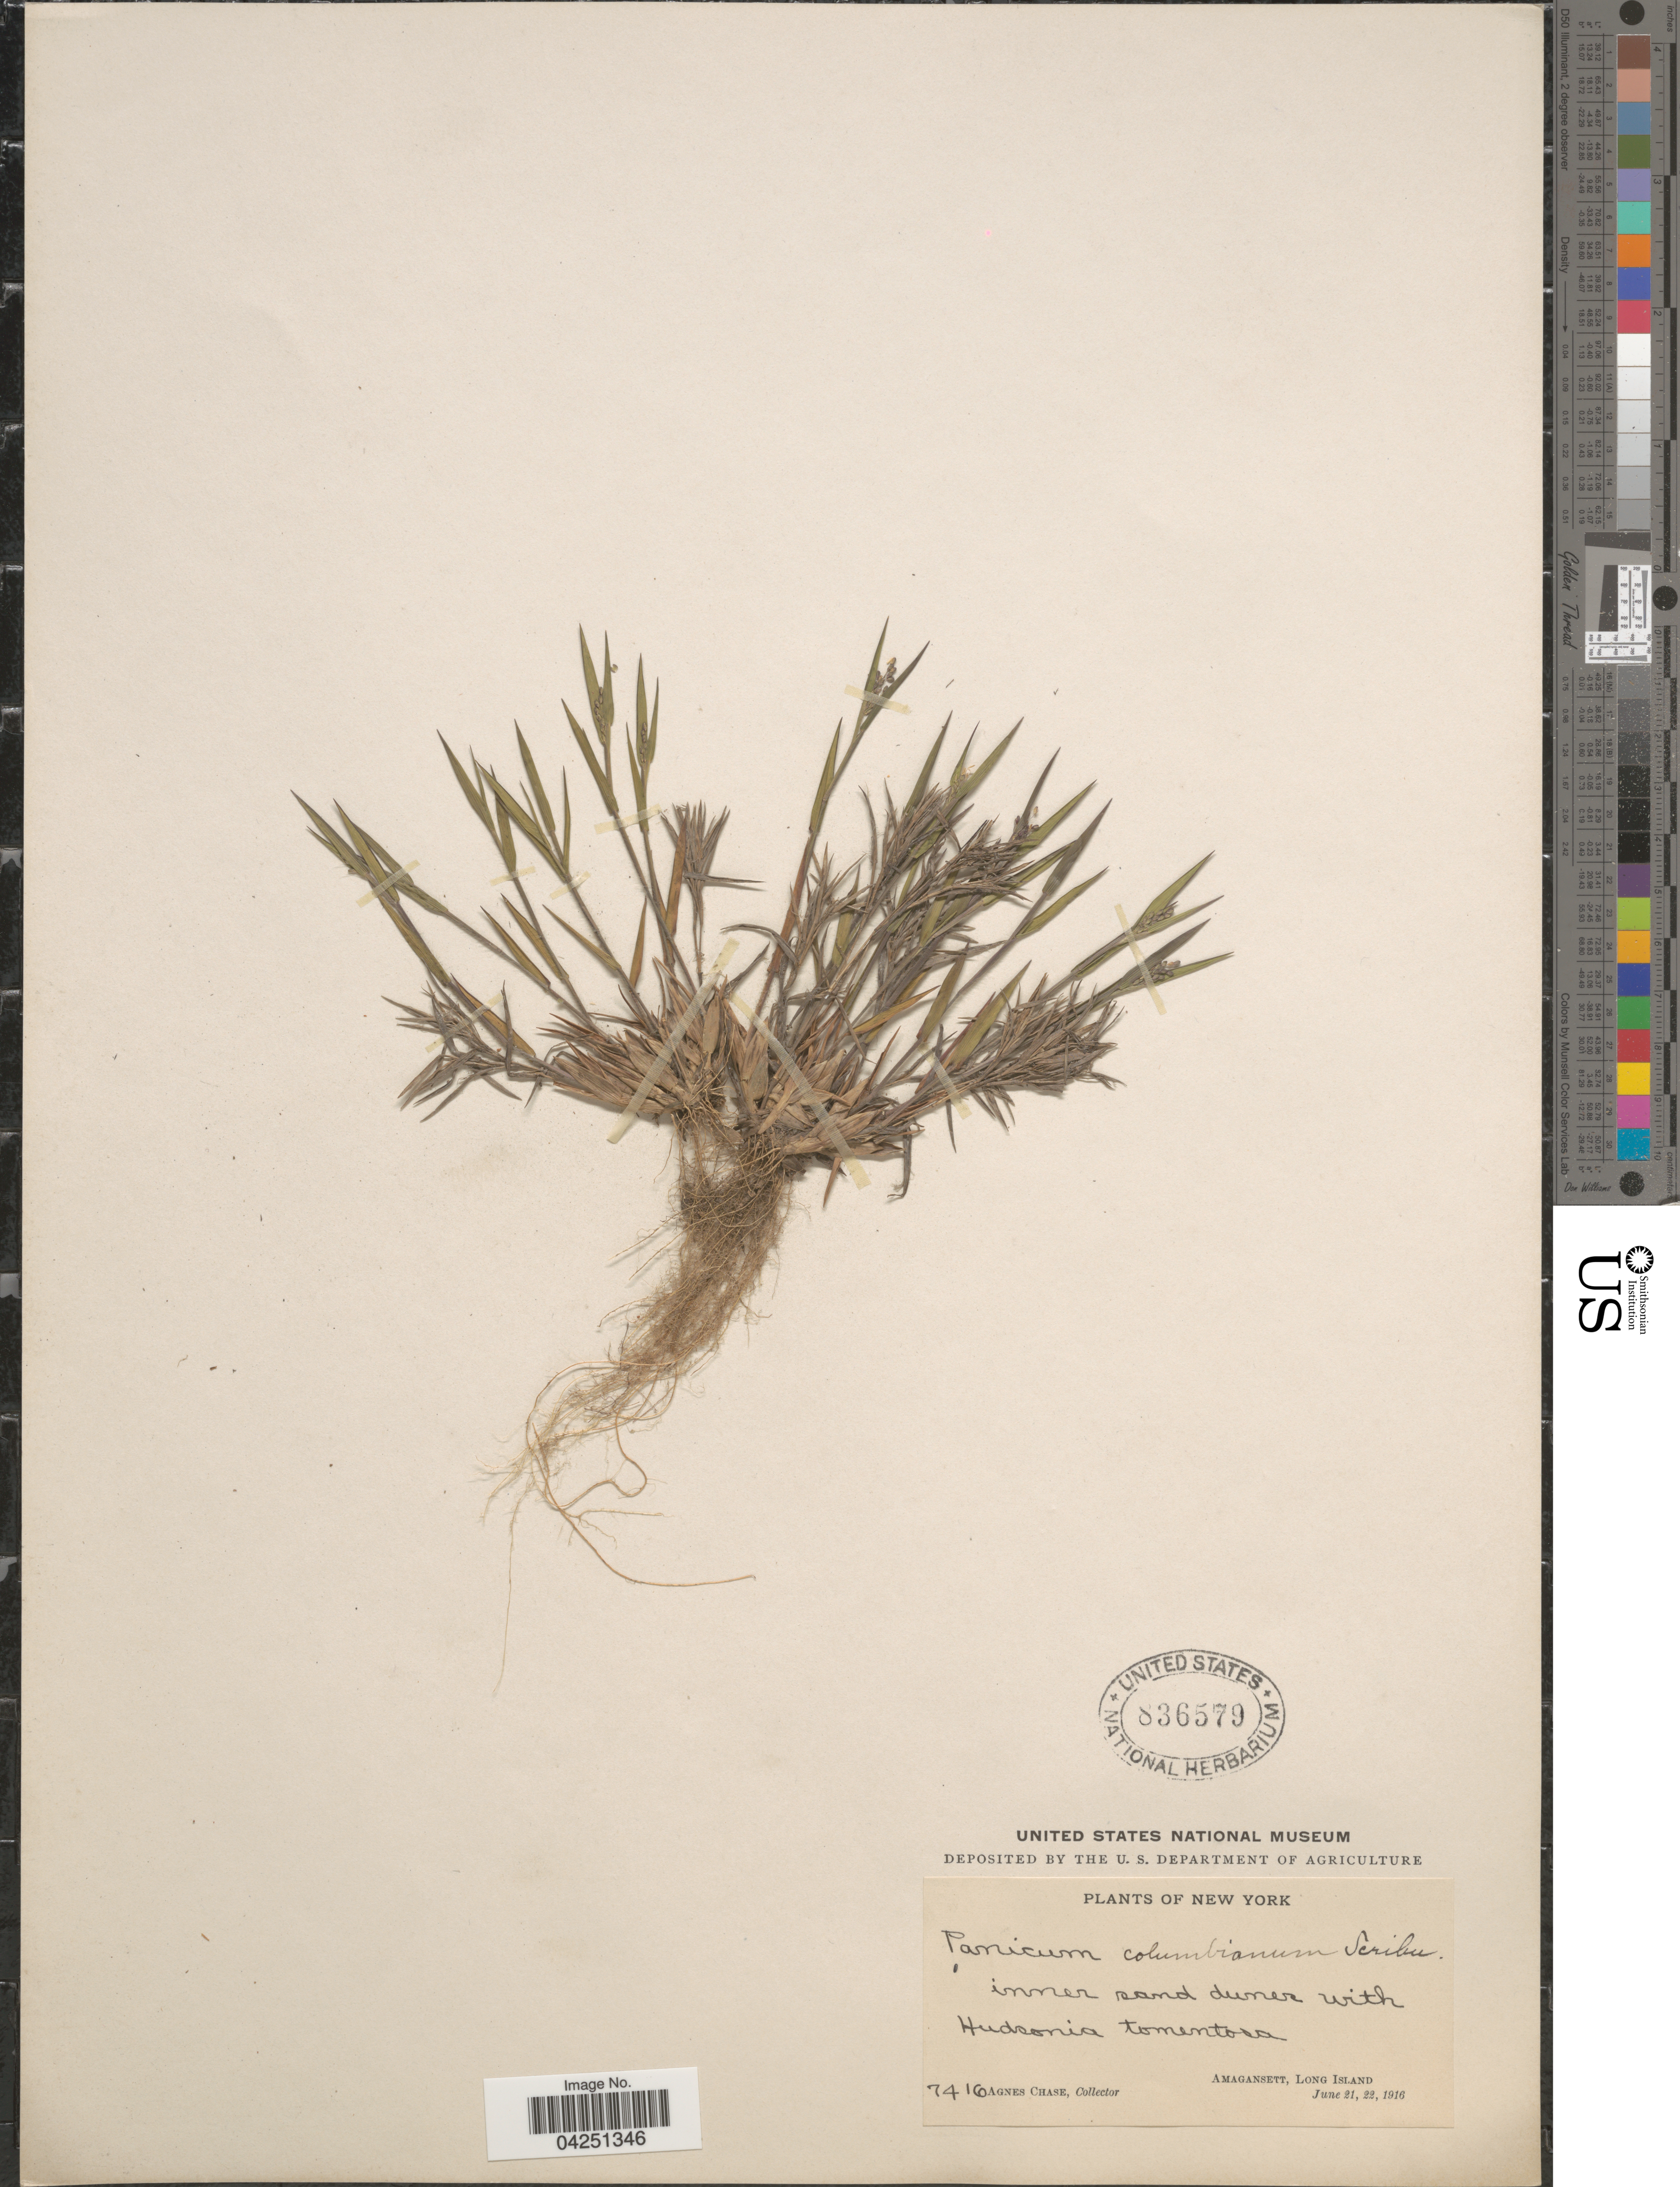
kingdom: Plantae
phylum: Tracheophyta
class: Liliopsida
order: Poales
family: Poaceae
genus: Dichanthelium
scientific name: Dichanthelium acuminatum var. acuminatum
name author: (Sw.) Gould & C.A. Clark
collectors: A. Chase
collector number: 7416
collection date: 1916-06-21/1916-06-22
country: United States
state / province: New York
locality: Inner sand dunes with Hudsonia tomentosa. Amagansett, Long Island.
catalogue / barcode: US 835679